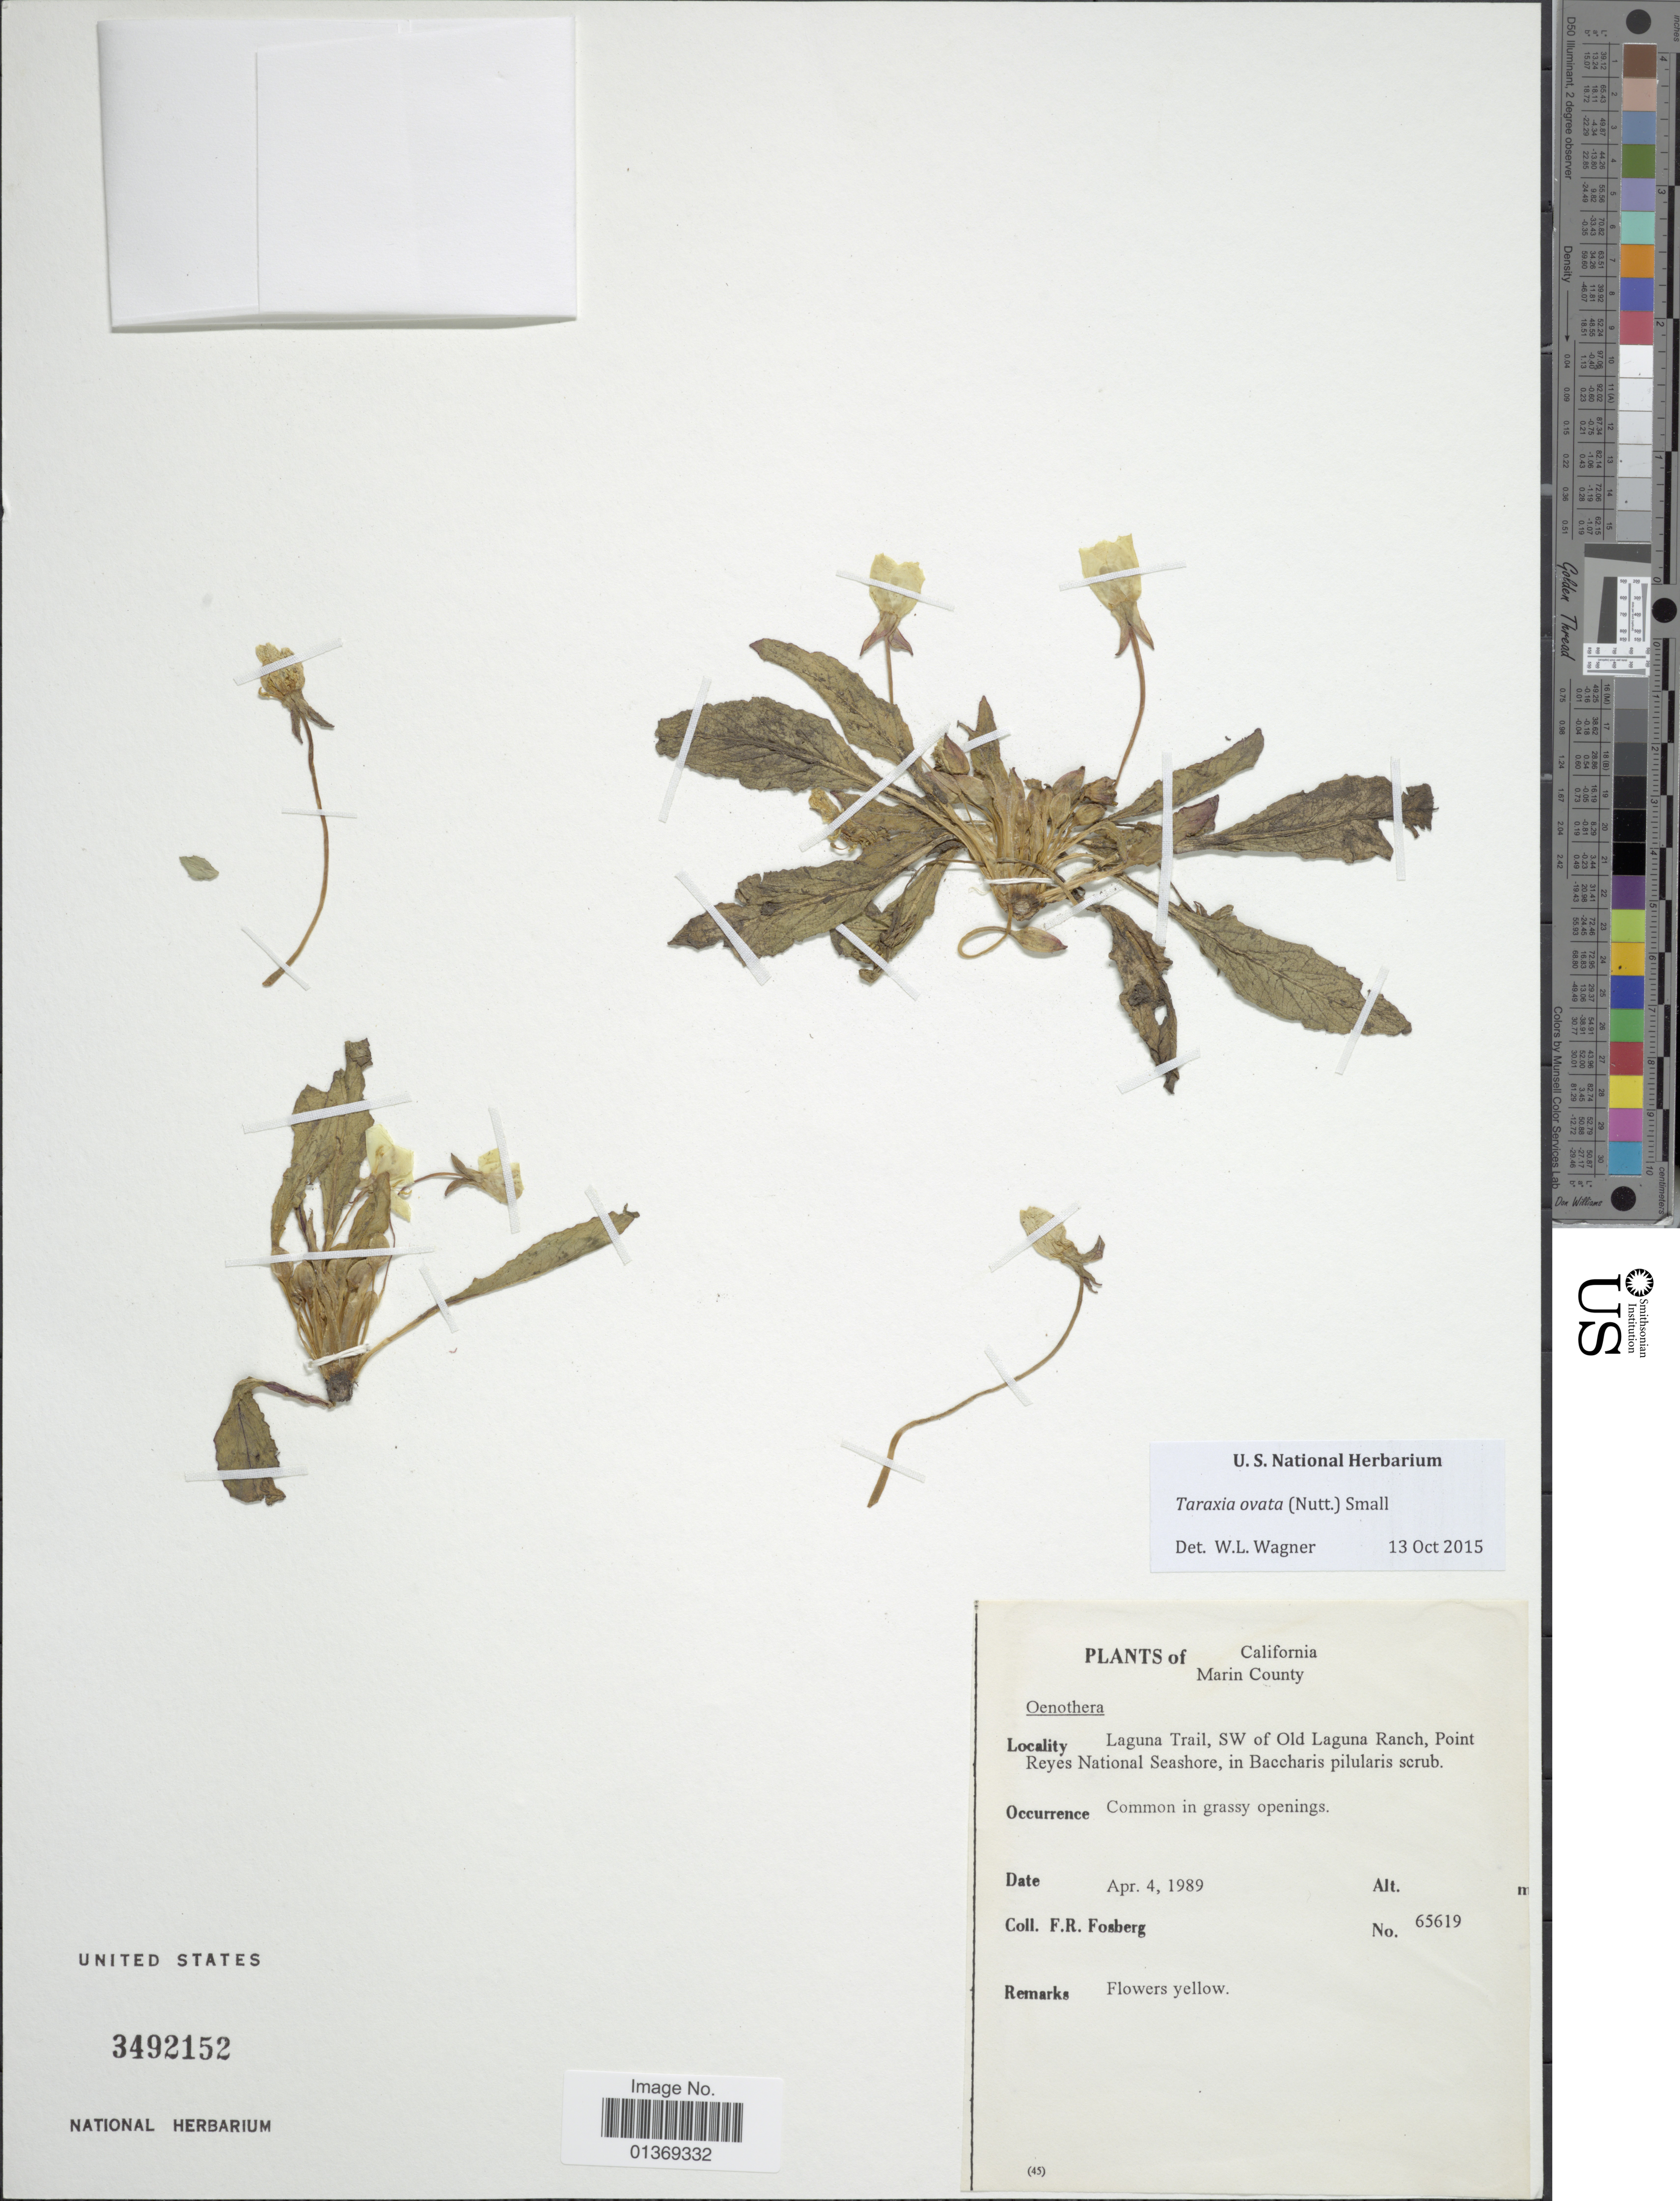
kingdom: Plantae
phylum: Tracheophyta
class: Magnoliopsida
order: Myrtales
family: Onagraceae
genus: Taraxia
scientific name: Taraxia ovata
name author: (Nutt.) Small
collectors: F. R. Fosberg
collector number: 65619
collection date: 1989-04-04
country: United States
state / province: California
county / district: Marin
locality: Marin County, Laguna Trail, SW of Old Laguna Ranch, Point Reyes National Seashore, in Baccharis pilularis scrub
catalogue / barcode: US 3492152